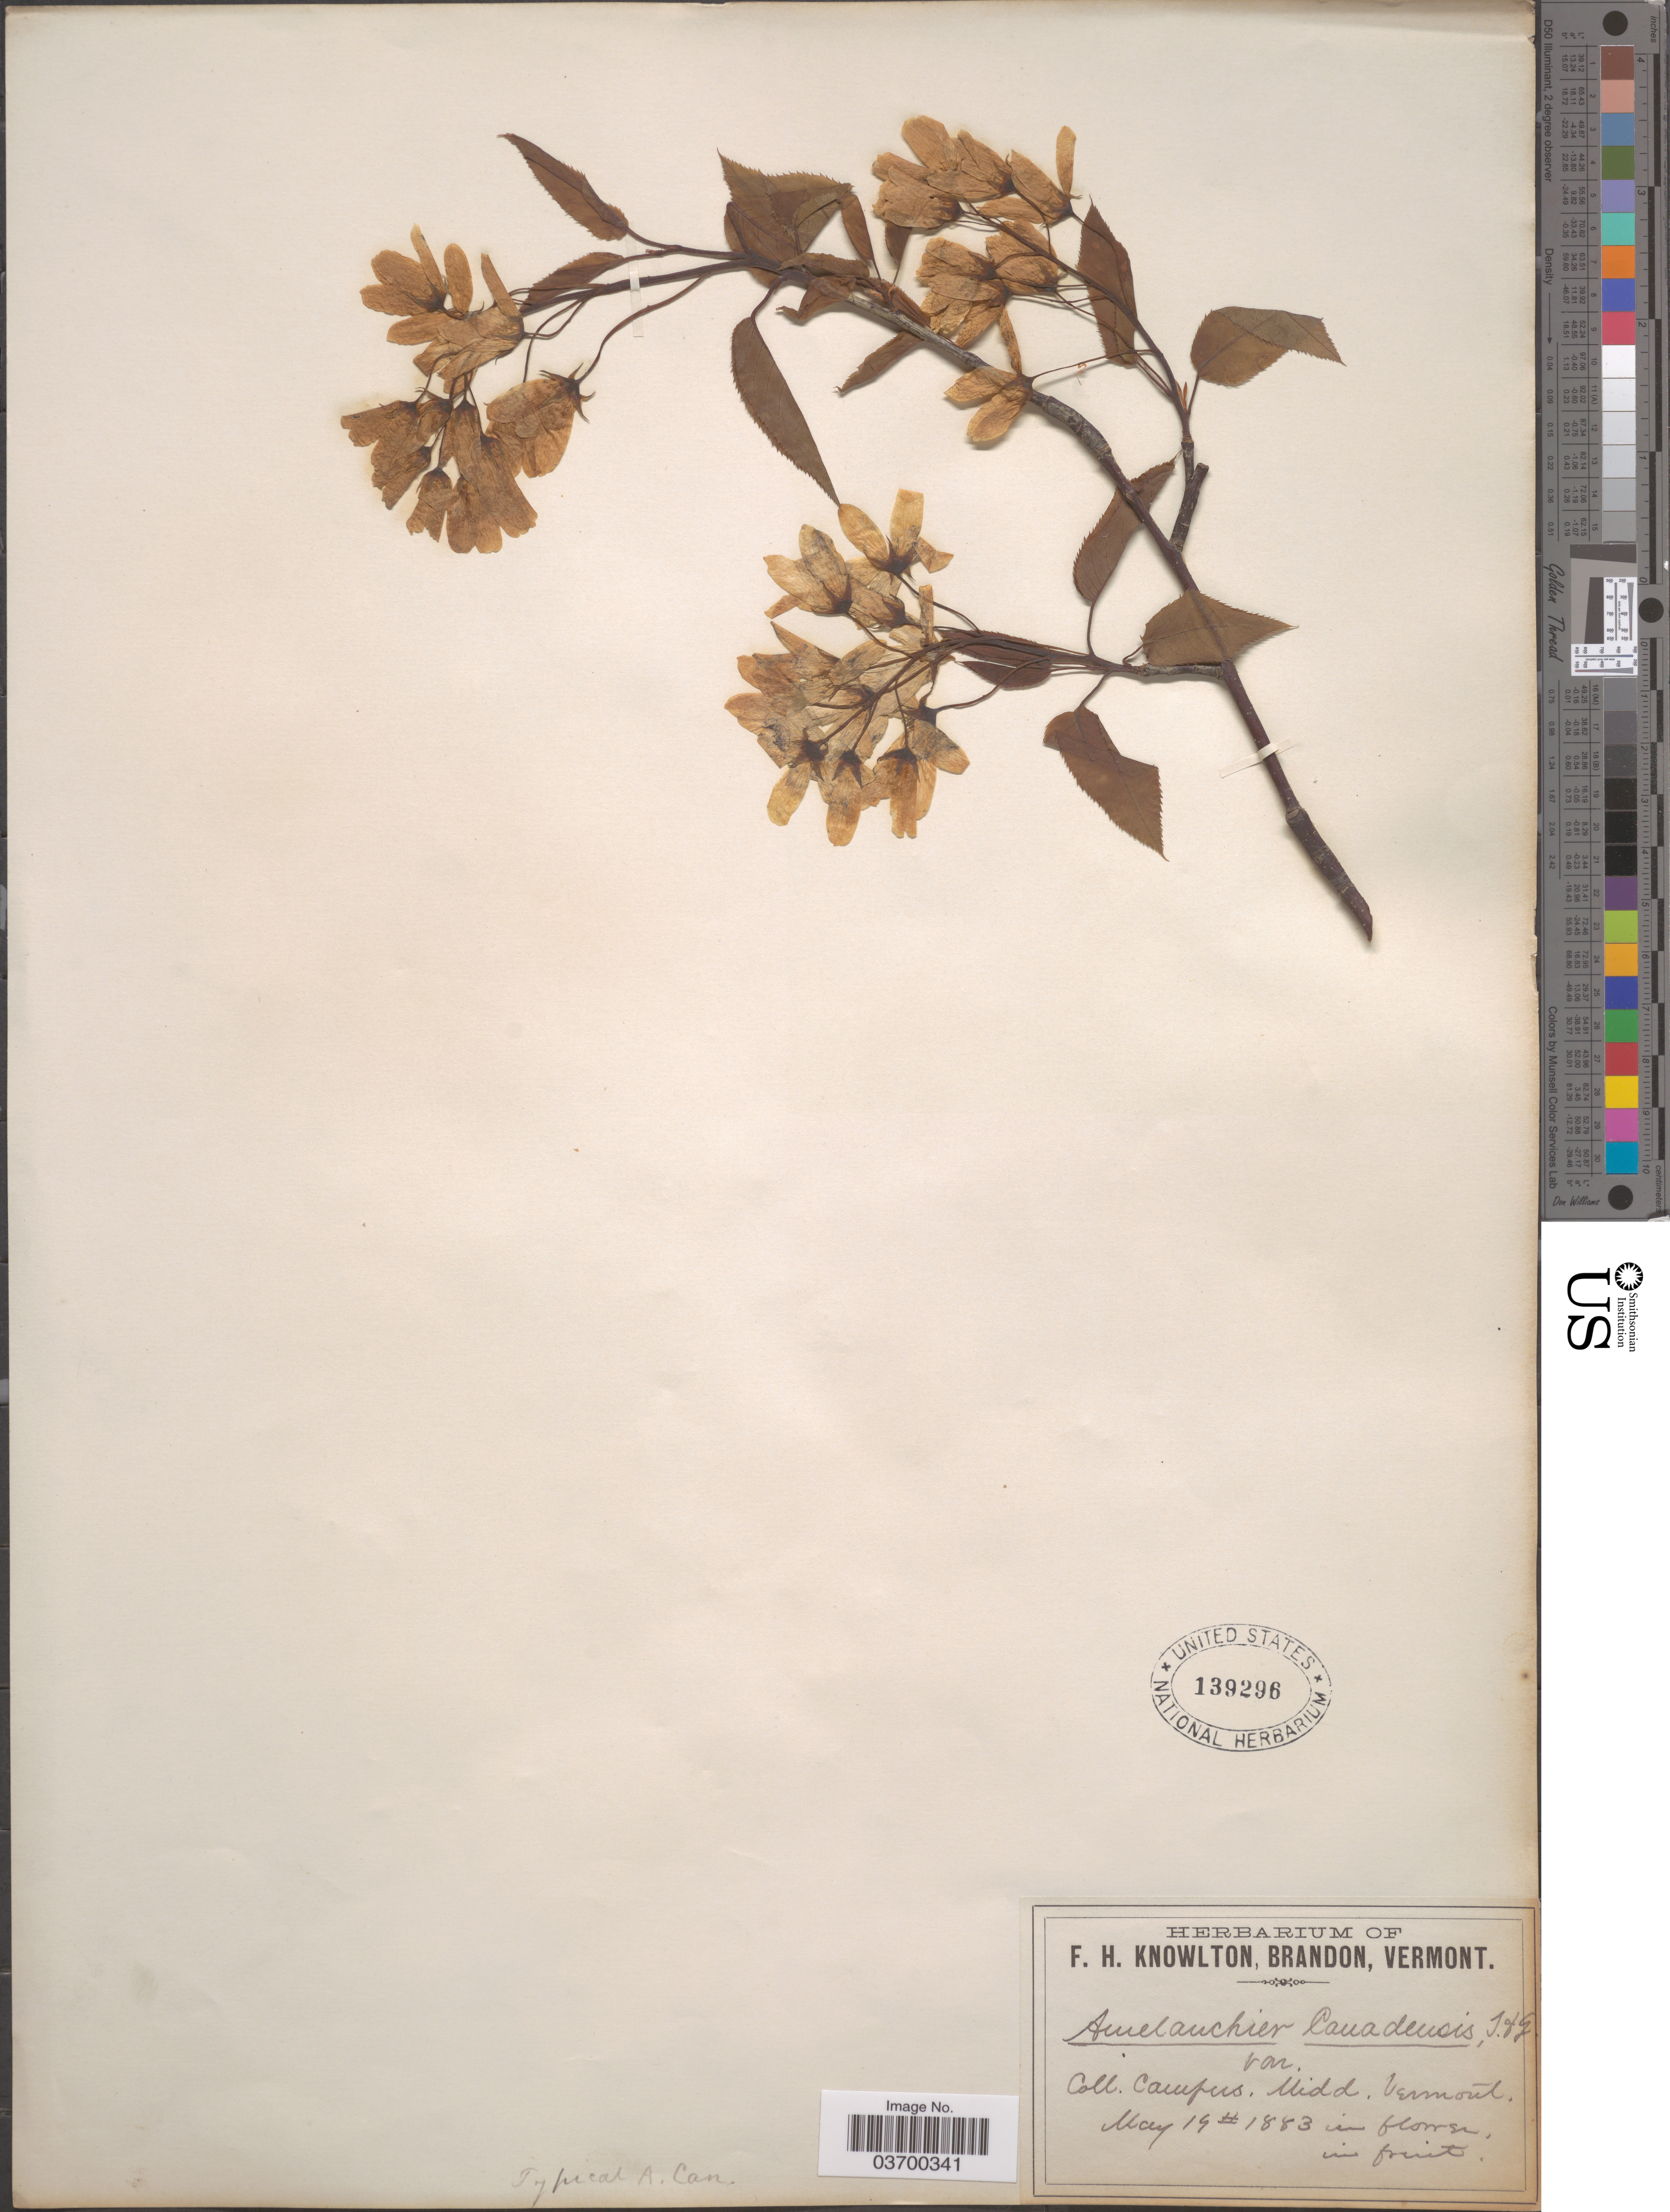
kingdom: Plantae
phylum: Tracheophyta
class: Magnoliopsida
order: Rosales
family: Rosaceae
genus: Amelanchier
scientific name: Amelanchier canadensis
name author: (L.) Medic.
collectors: F. H. Knowlton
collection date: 1883-05-19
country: United States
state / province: Vermont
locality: Campus. Midd.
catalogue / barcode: US 139296